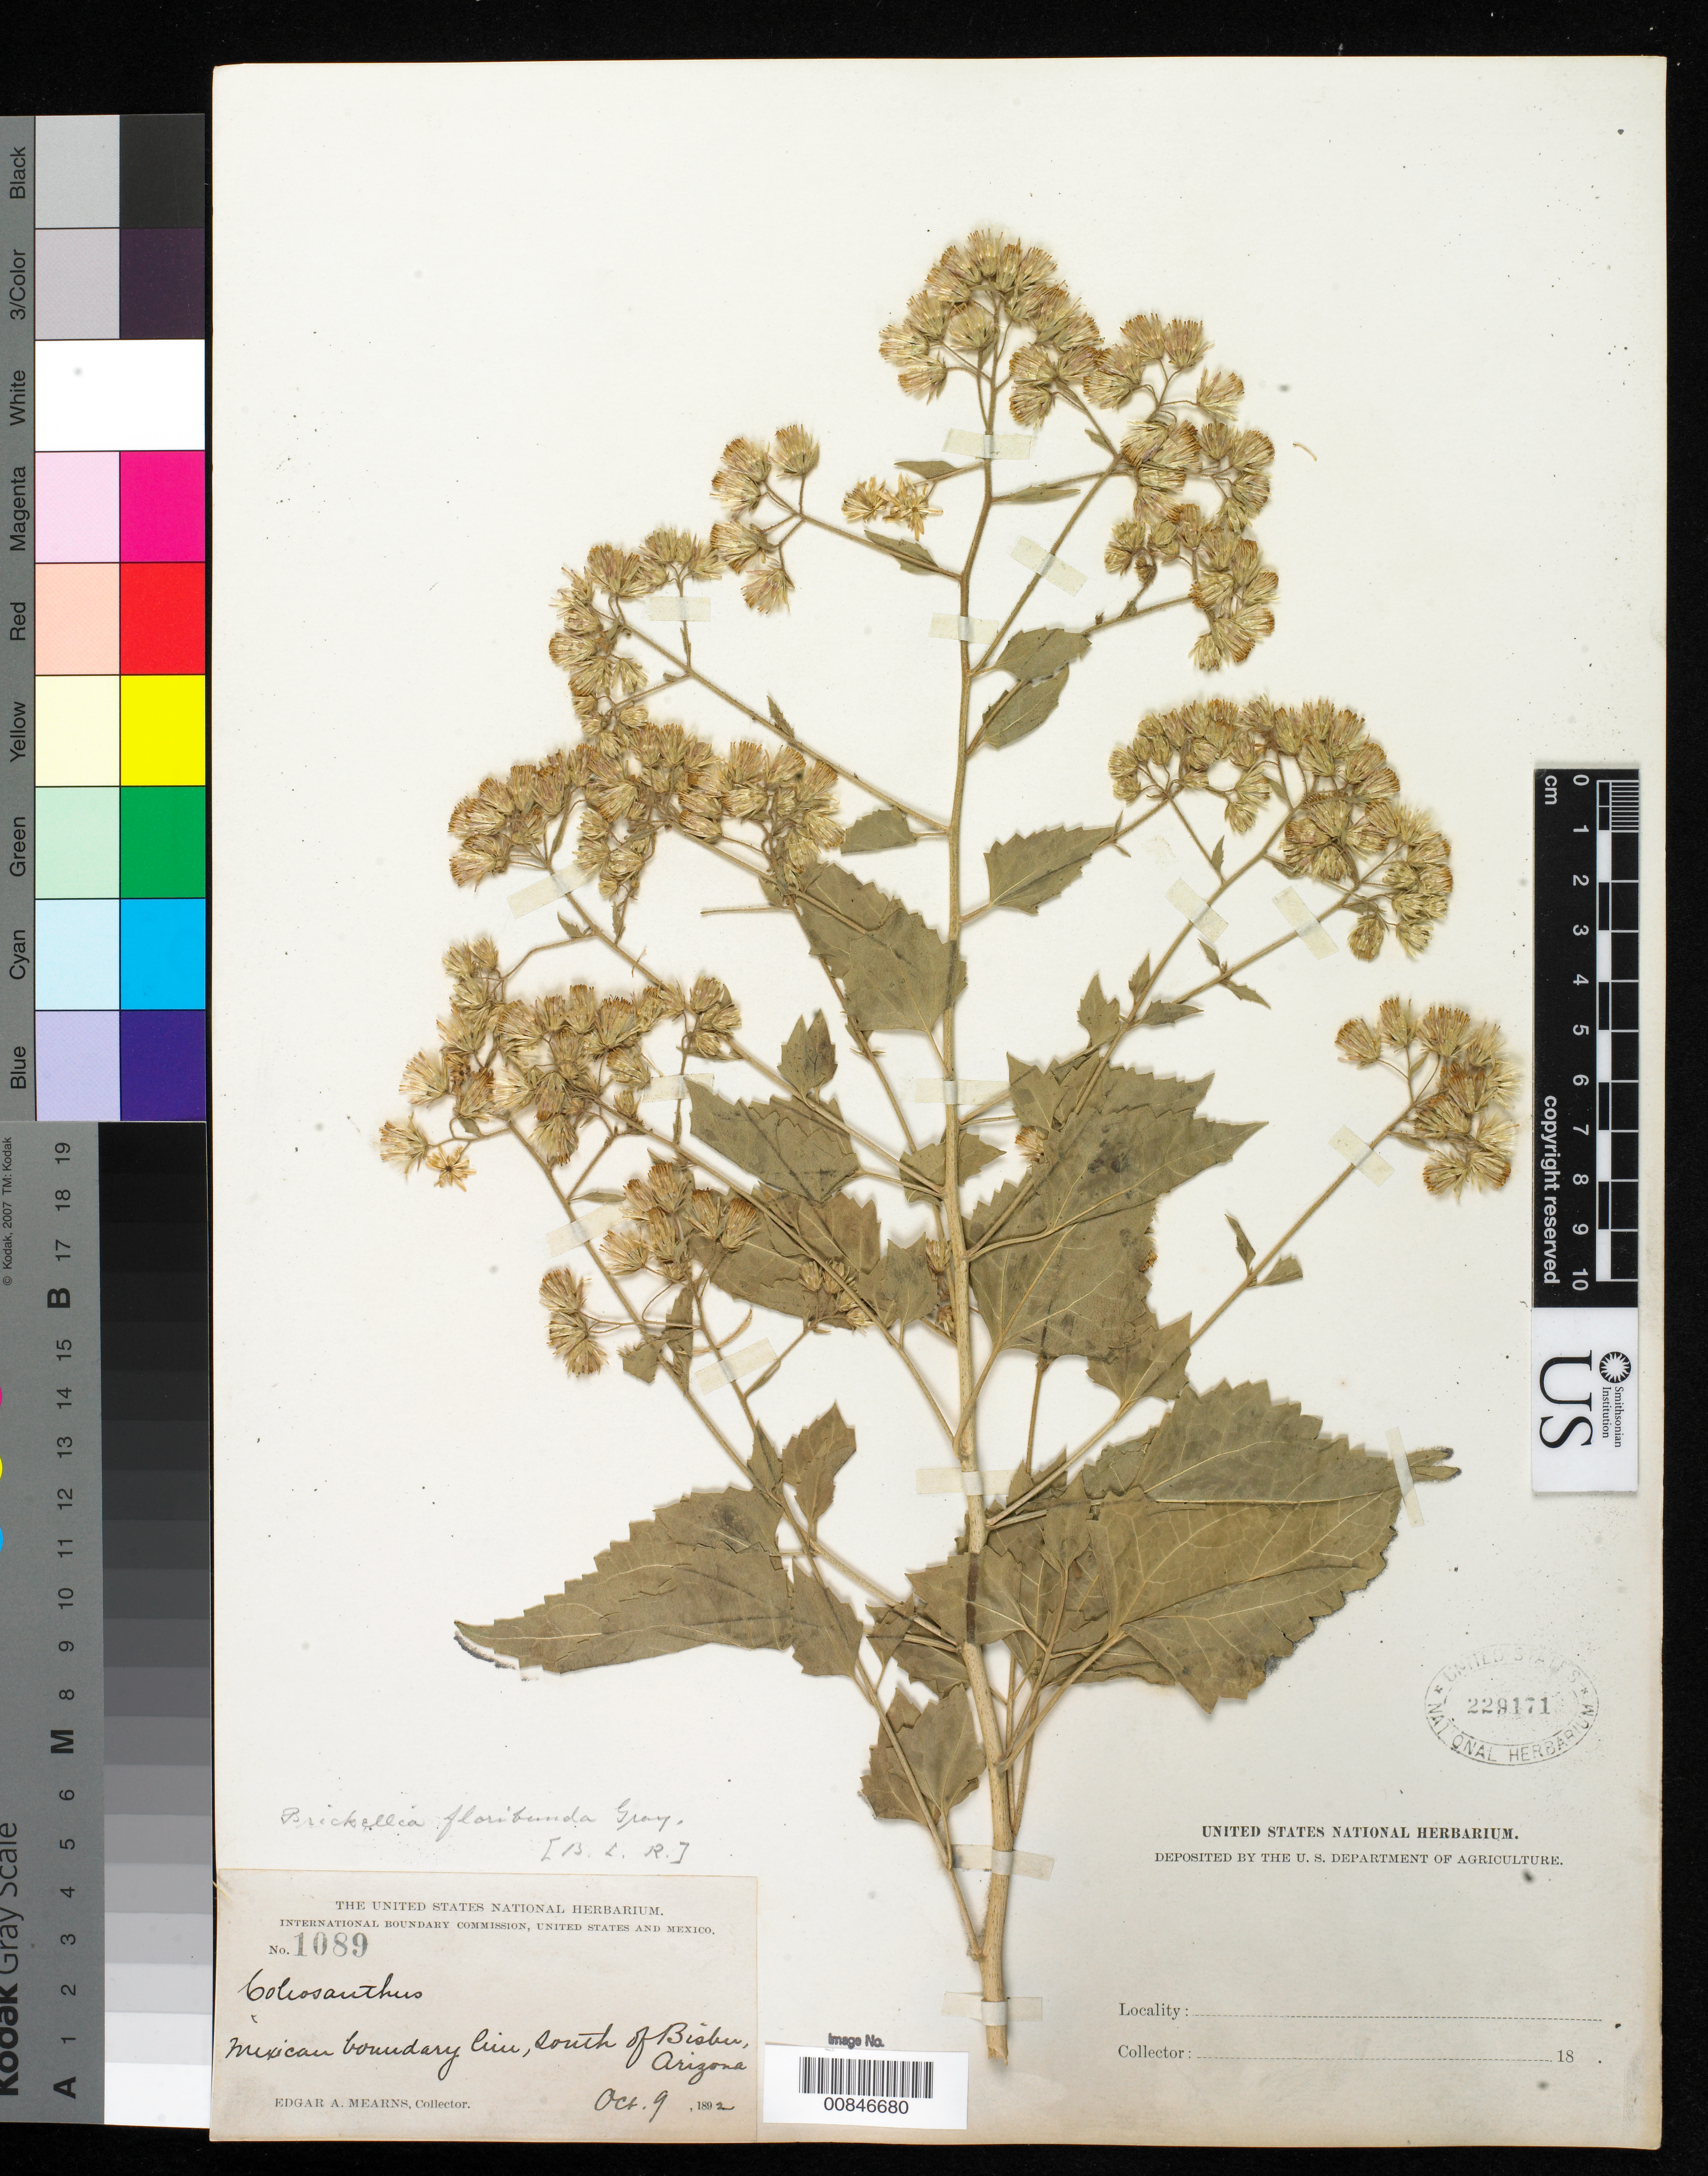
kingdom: Plantae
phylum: Tracheophyta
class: Magnoliopsida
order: Asterales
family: Asteraceae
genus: Brickellia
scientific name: Brickellia floribunda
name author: A. Gray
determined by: Robinson, B. L.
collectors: E. A. Mearns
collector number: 1089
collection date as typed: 09 Oct 1892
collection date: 1892-10-09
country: United States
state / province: Arizona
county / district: Cochise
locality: Mexican Boundary Line, S of Bisbee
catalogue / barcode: US 229171